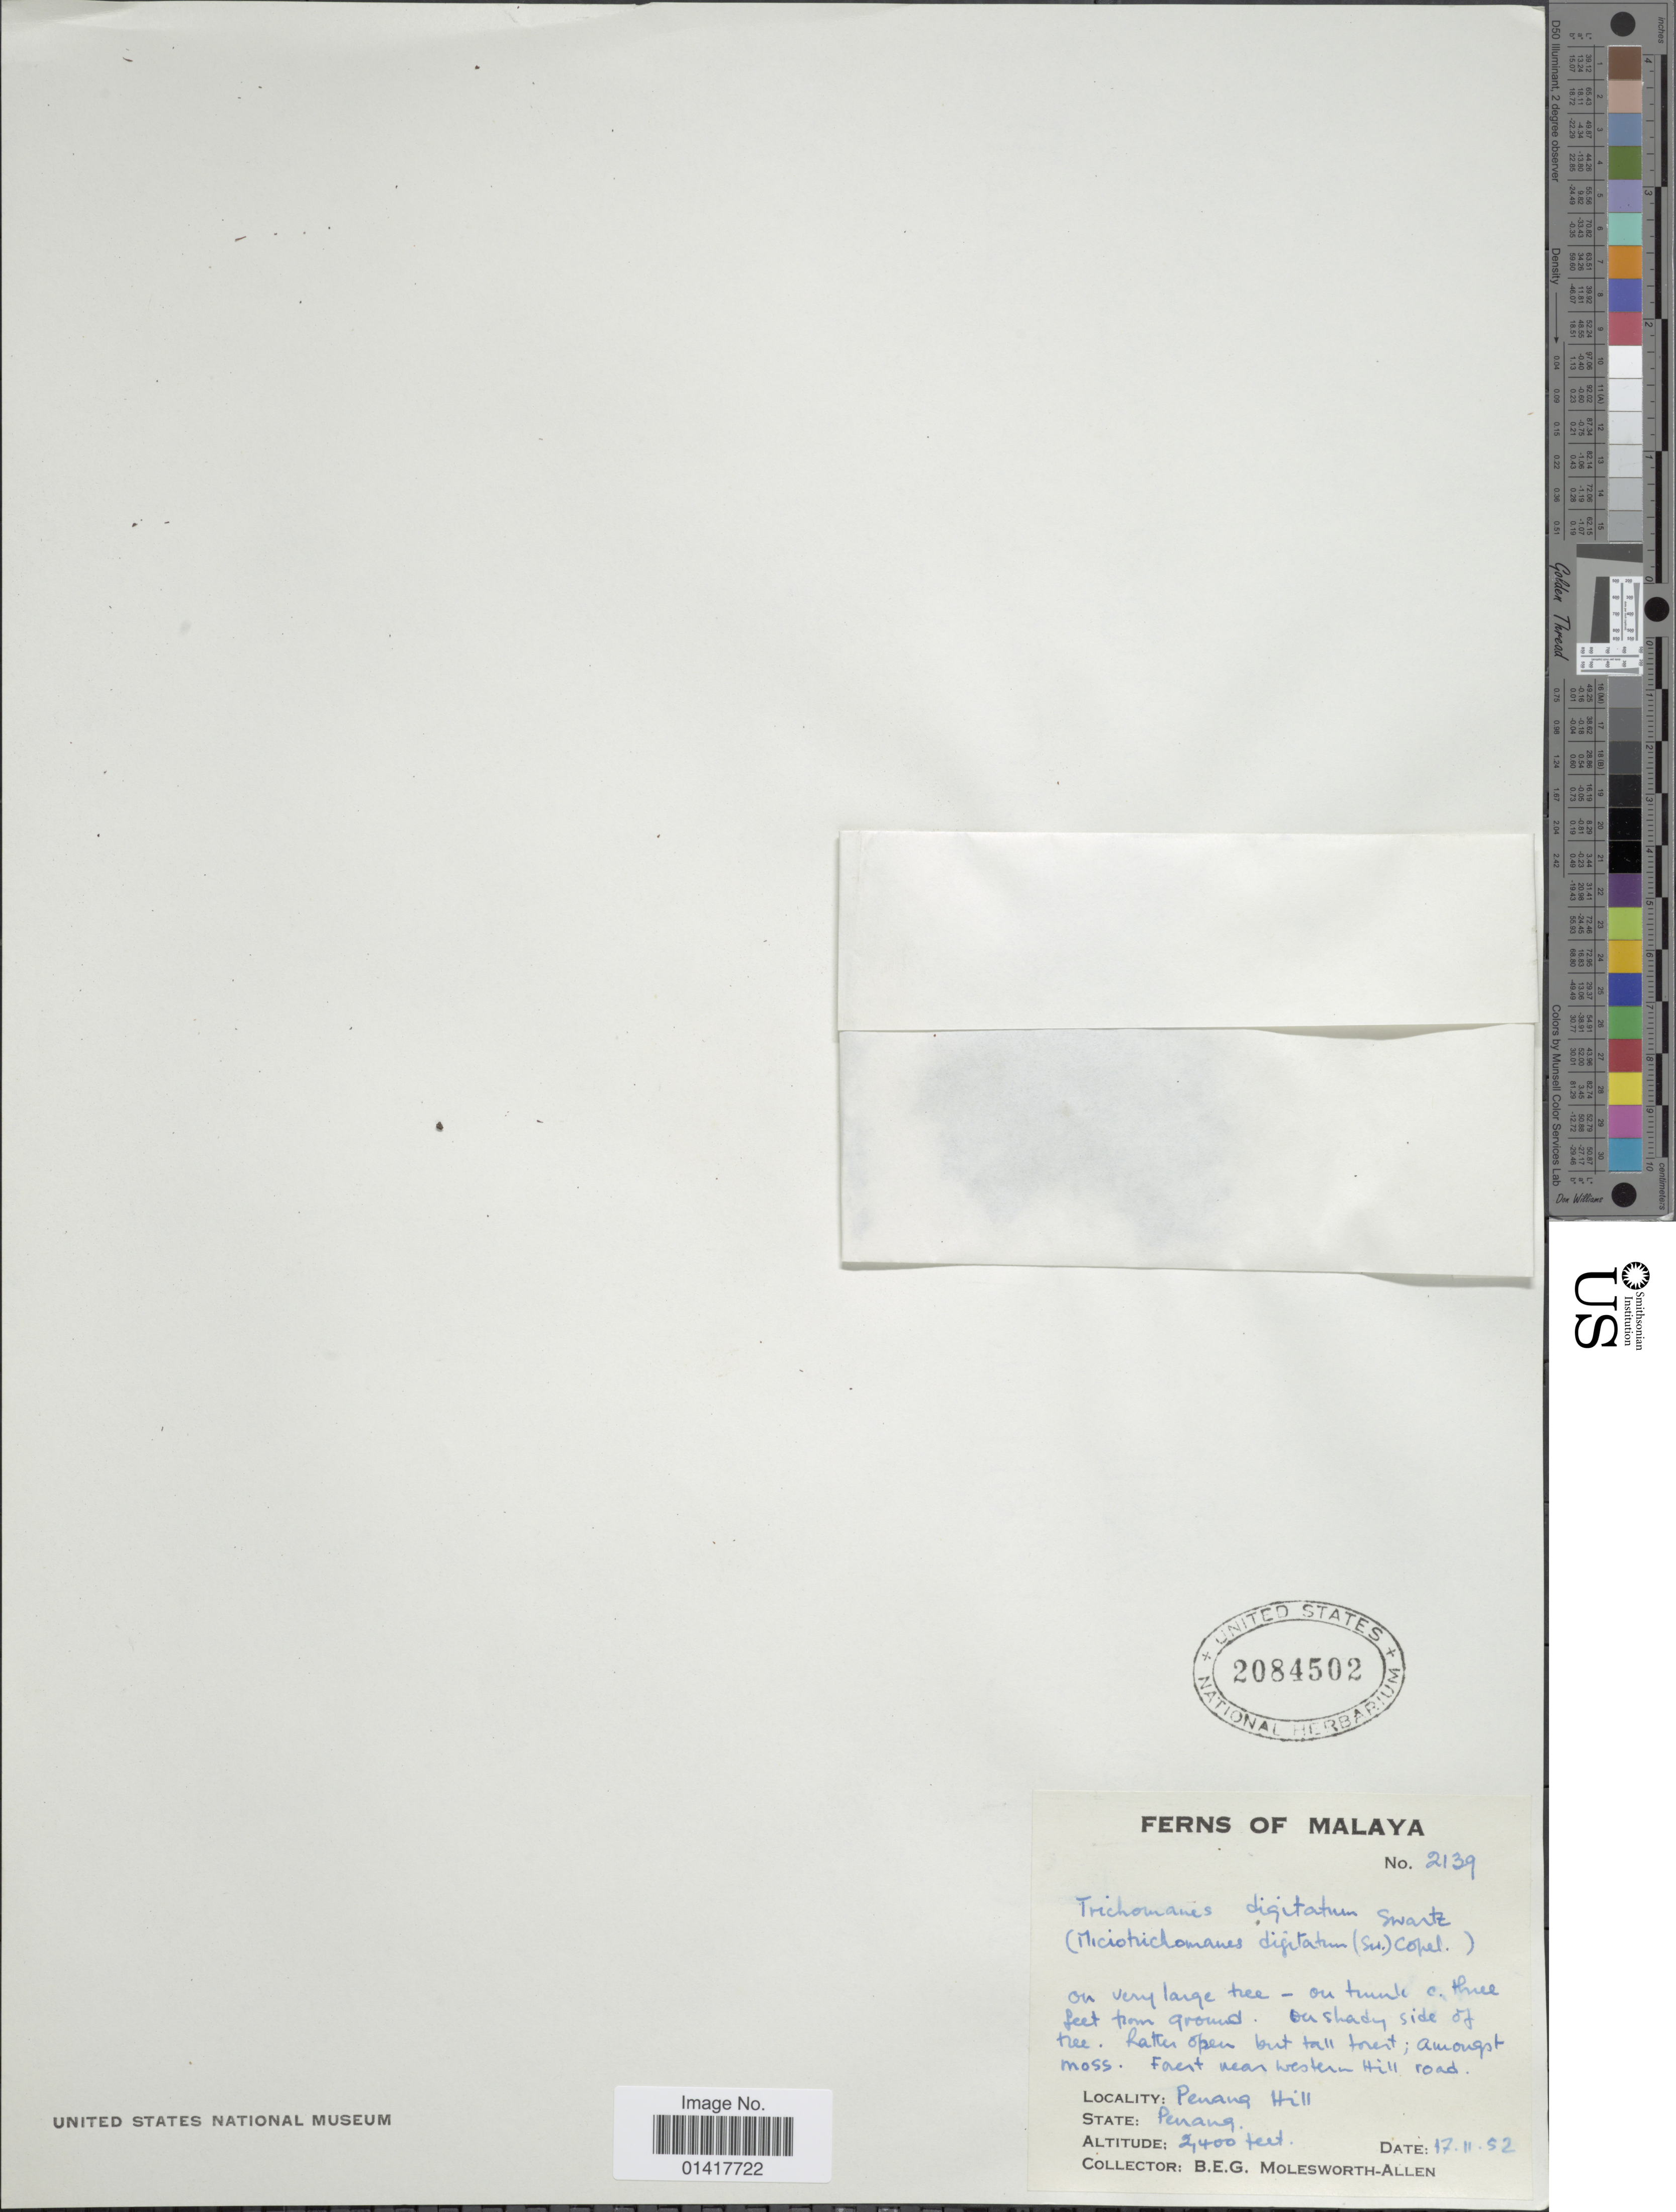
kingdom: Plantae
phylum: Tracheophyta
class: Polypodiopsida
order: Hymenophyllales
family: Hymenophyllaceae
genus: Hymenophyllum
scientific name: Hymenophyllum digitatum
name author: (Sw.) Fosberg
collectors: B. E. G. Molesworth-Allen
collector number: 2139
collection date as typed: Transcribed d/m/y: 17/11/52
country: Malaysia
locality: Penang Hill, Penang. Malaya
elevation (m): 732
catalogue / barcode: US 2084502